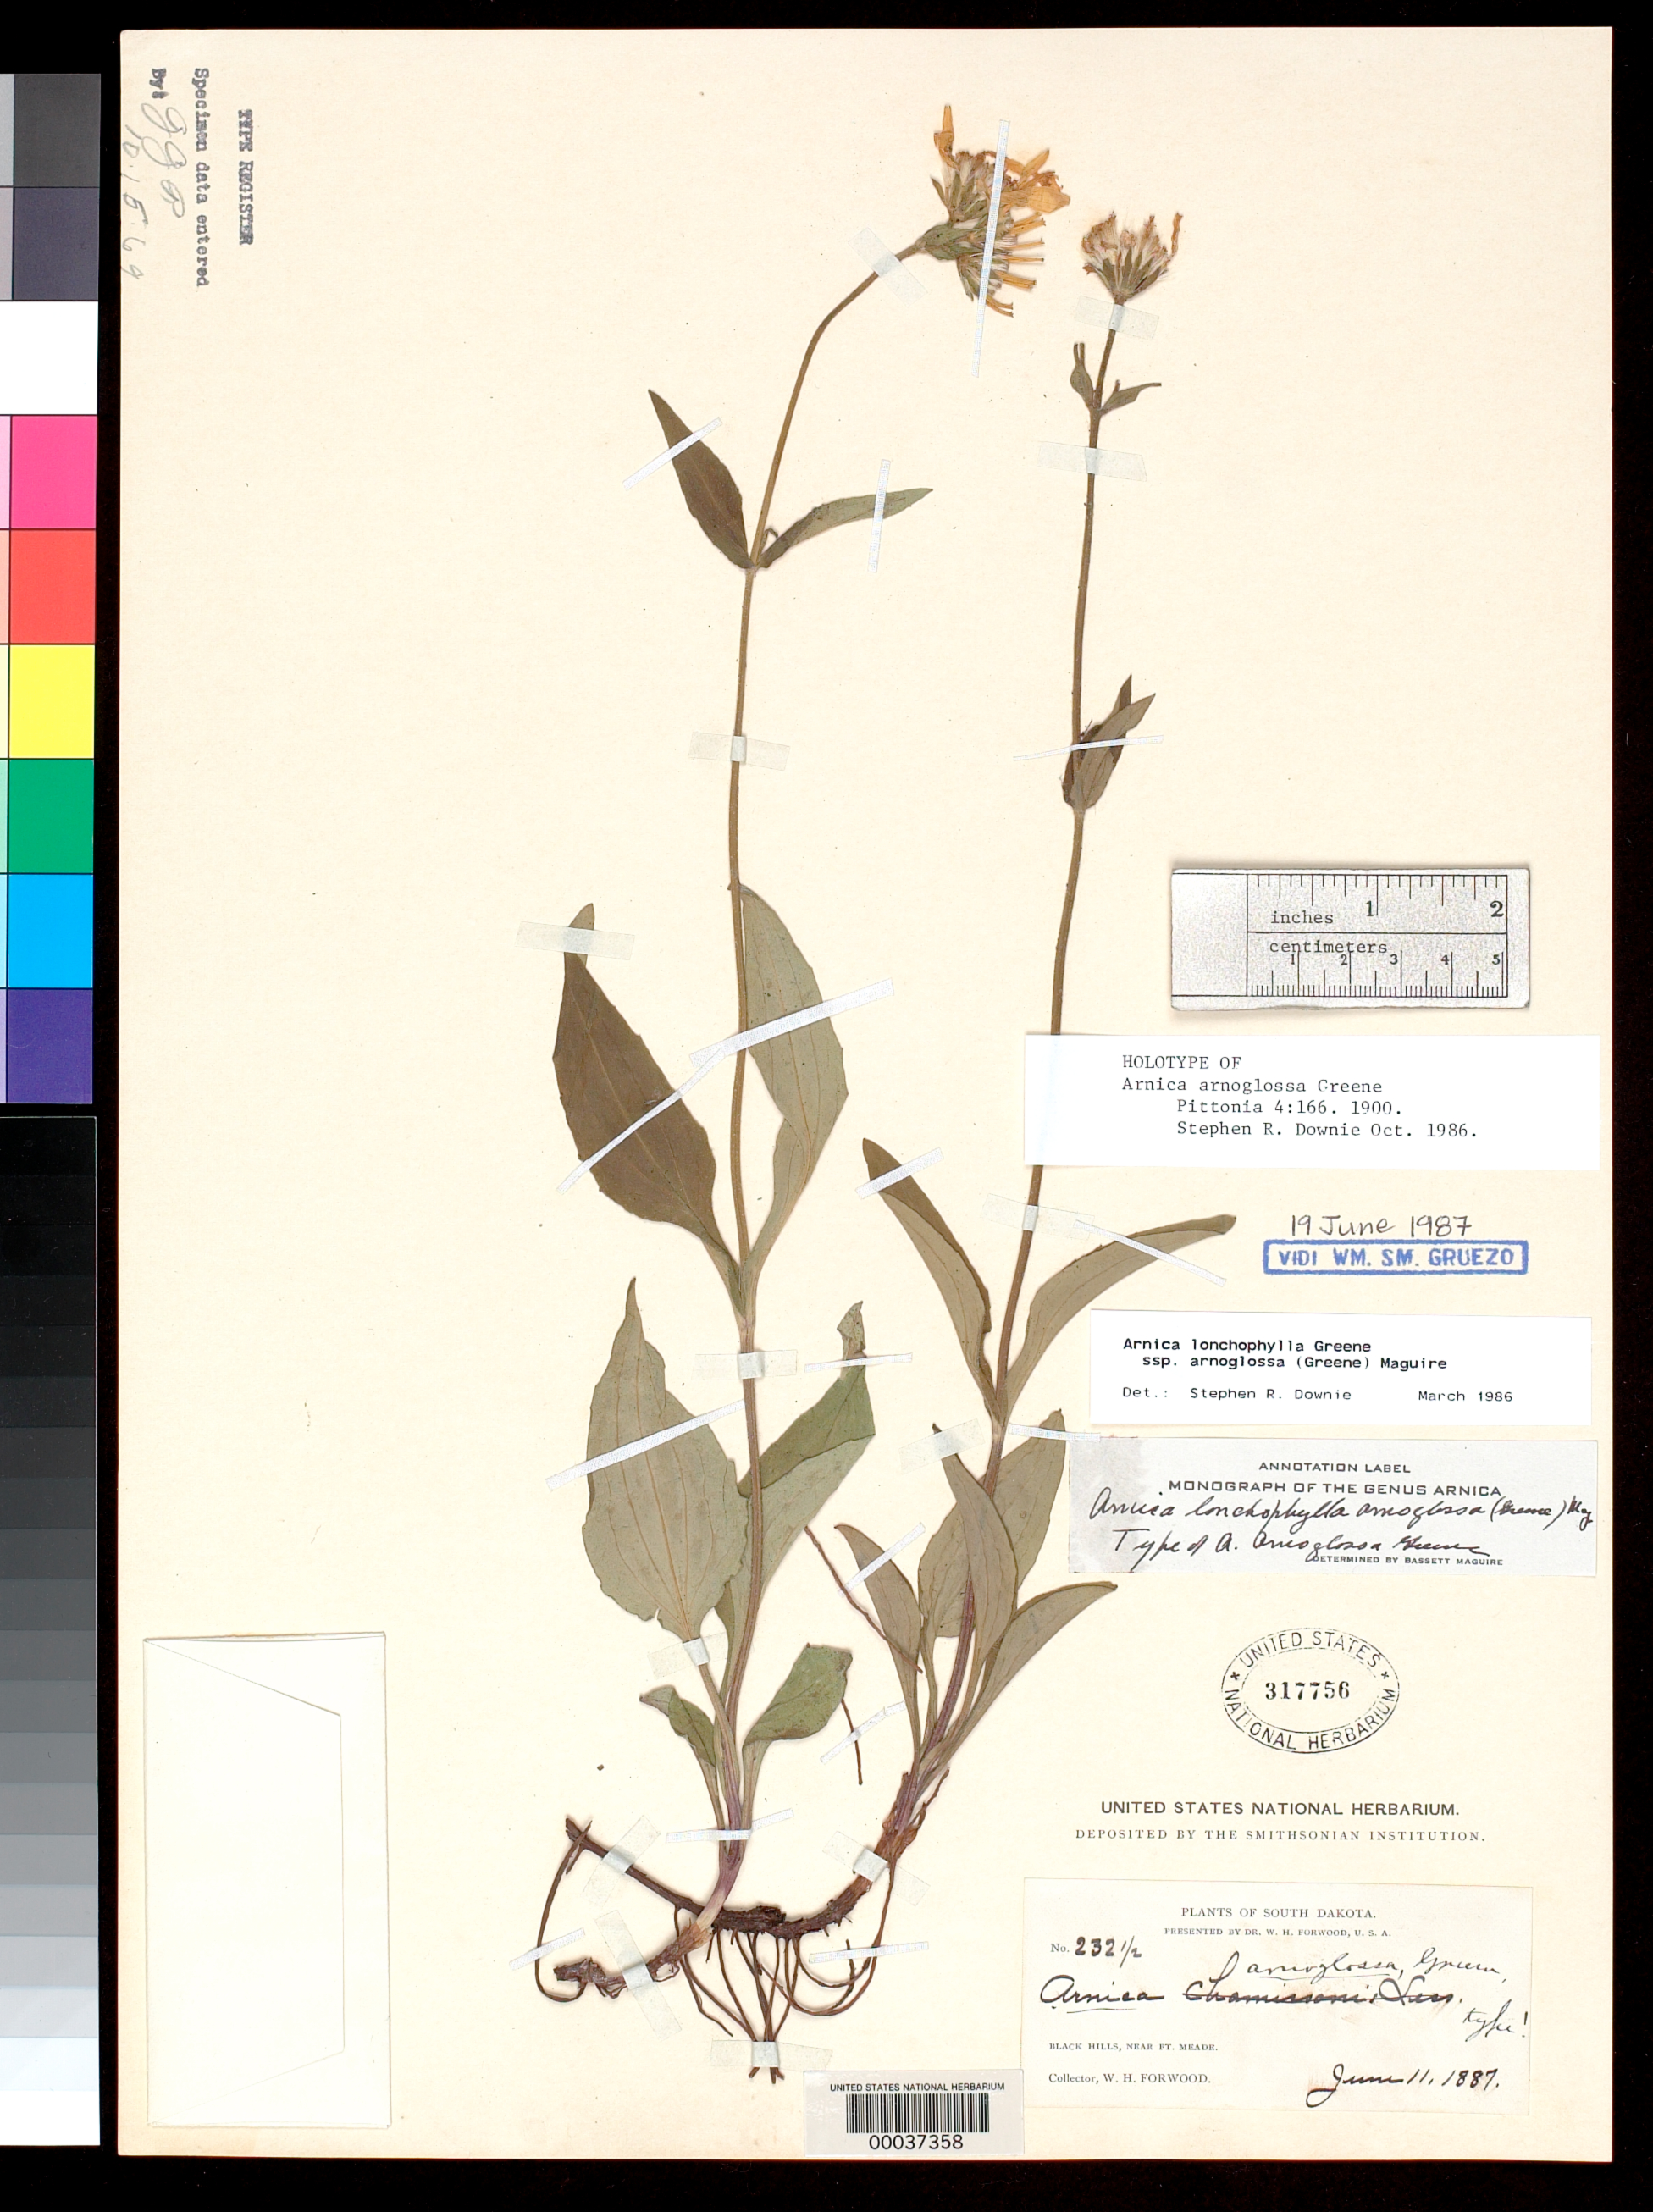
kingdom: Plantae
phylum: Tracheophyta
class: Magnoliopsida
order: Asterales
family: Asteraceae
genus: Arnica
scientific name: Arnica arnoglossa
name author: Greene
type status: Lectotype; Syntype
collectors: W. Forwood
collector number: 232 1/2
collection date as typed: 11 Jun 1887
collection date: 1887-06-11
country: United States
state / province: South Dakota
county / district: Custer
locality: Black Hills, near Fort Meade.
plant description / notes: Annotated as "holotype" by S.R. Downie (1986) but one of two US specimens (USNH 317904, Forwood 632 1/2; USNH 317756, Forwood 232 1/2) both annotated "type!" by Greene; note protologue cites "Type specimens in U.S. Herbarium."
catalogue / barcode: US 317756